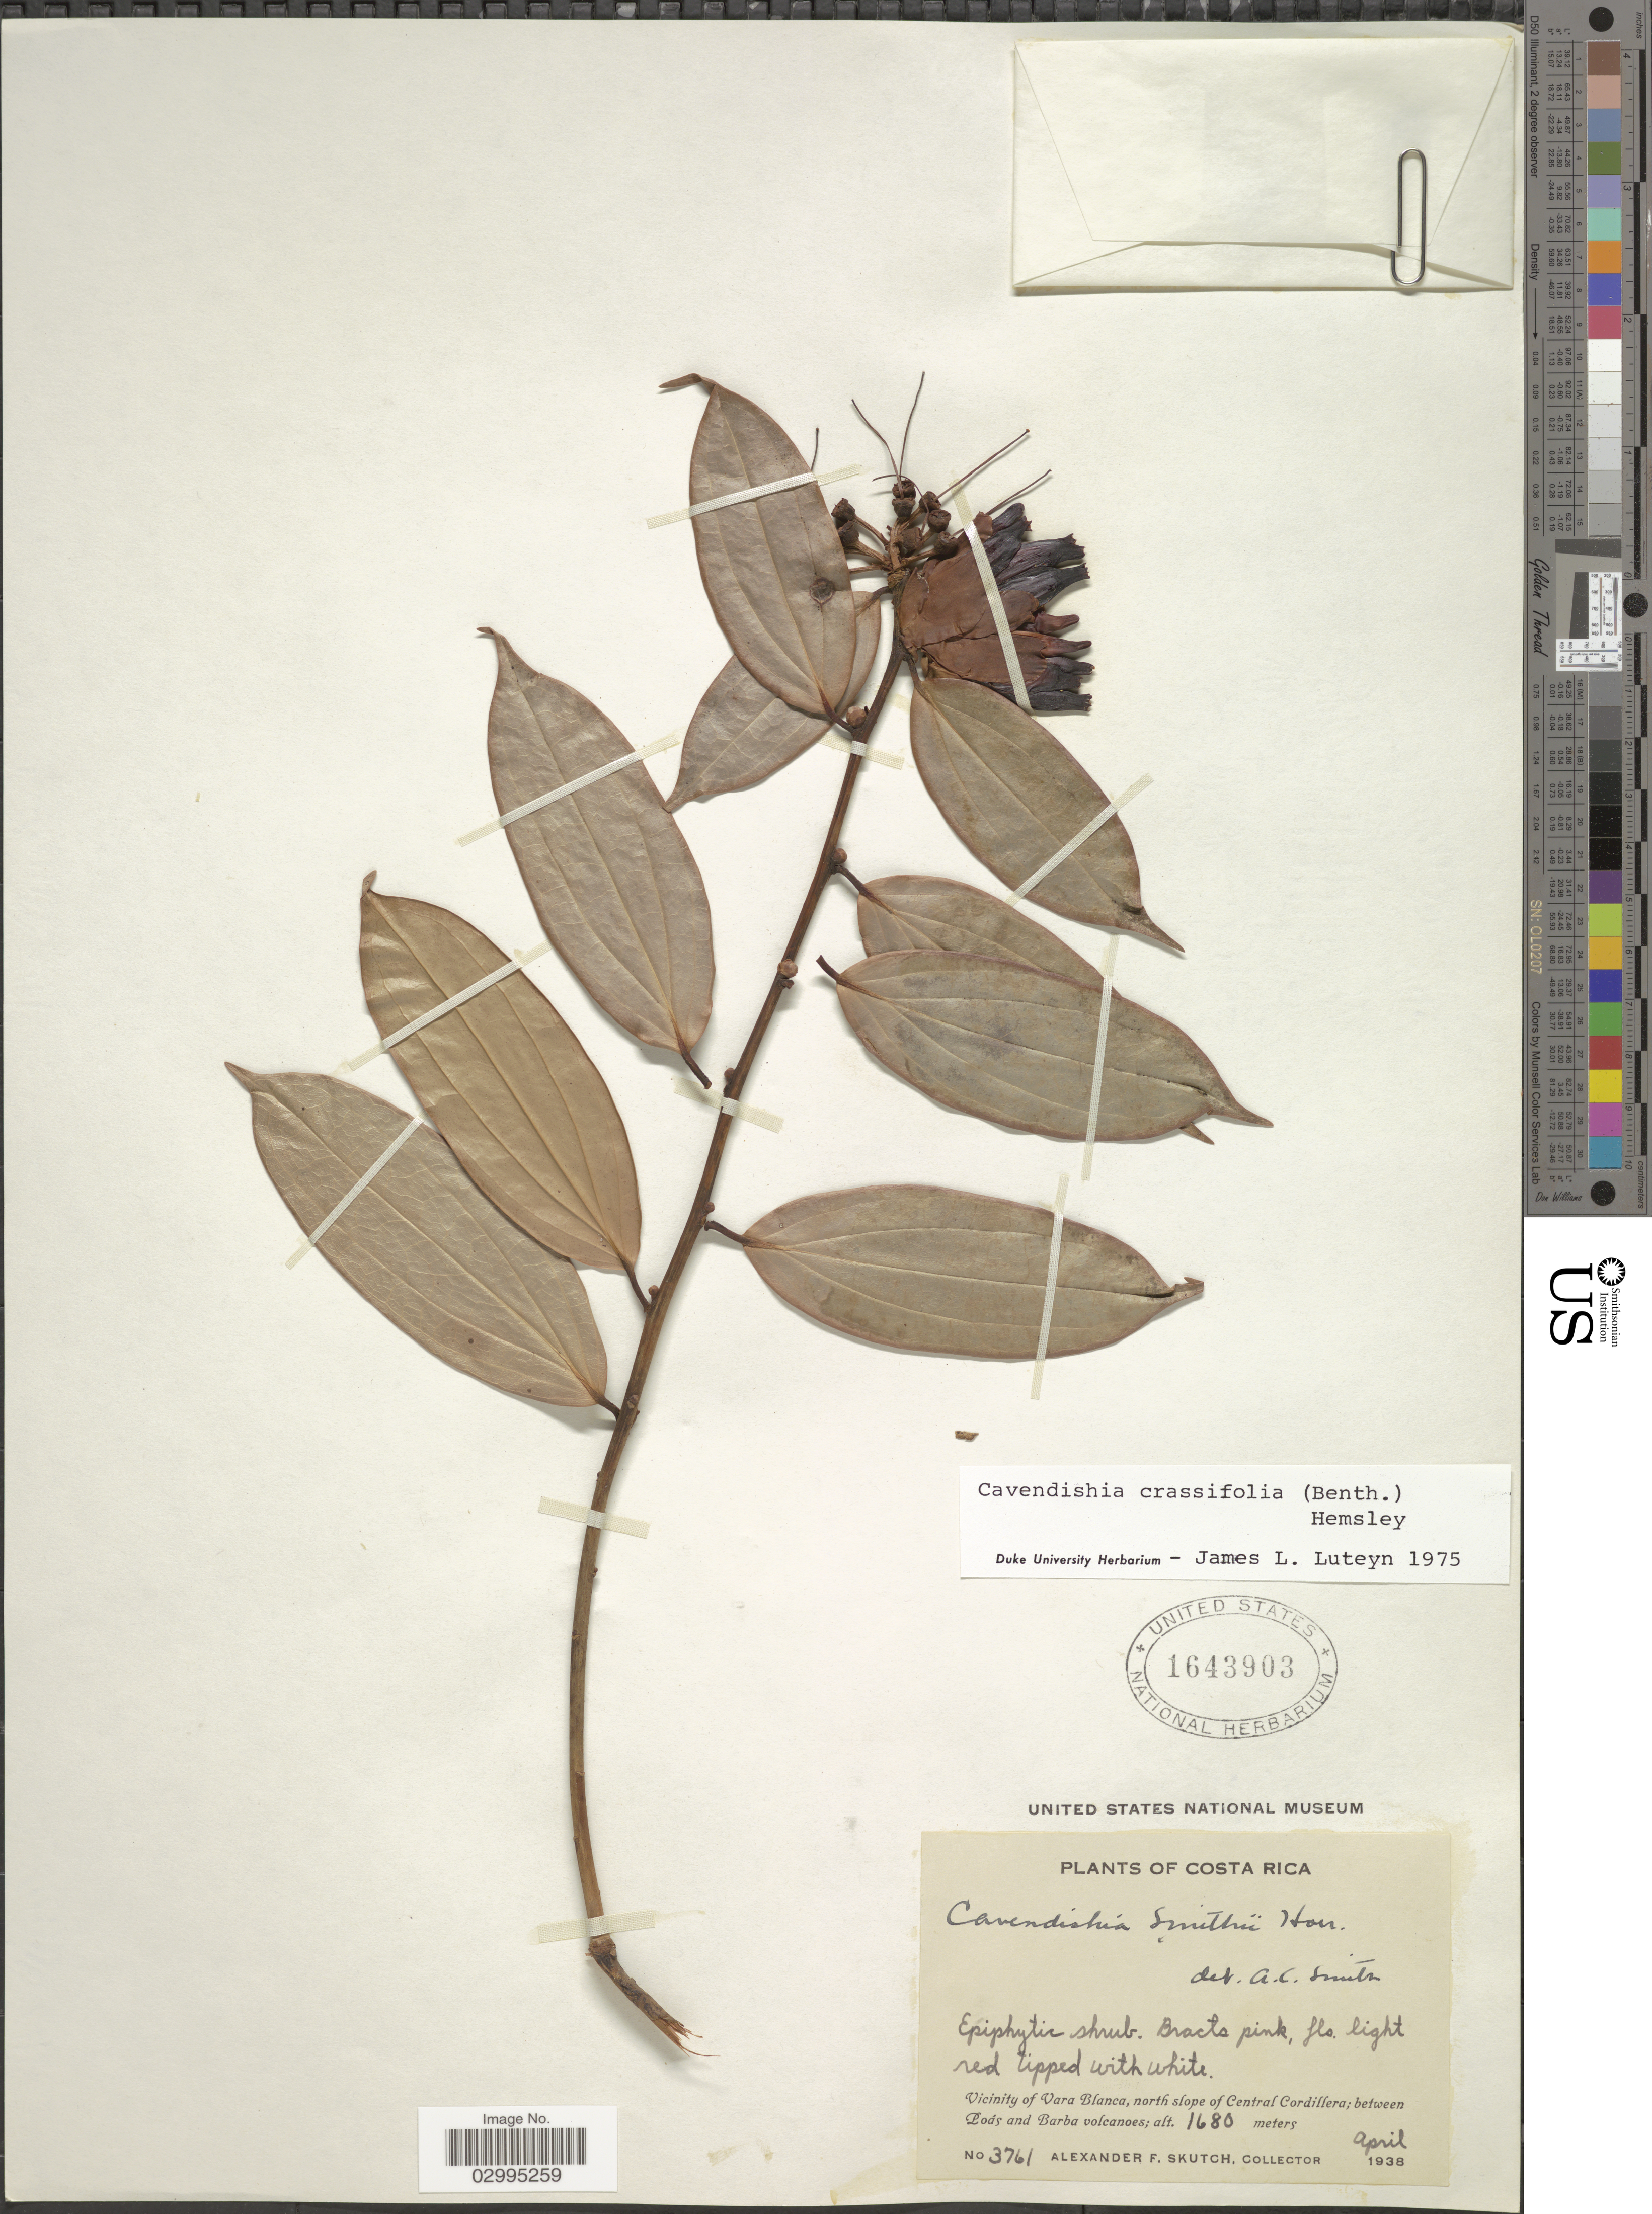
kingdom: Plantae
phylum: Tracheophyta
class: Magnoliopsida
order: Ericales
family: Ericaceae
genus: Cavendishia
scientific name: Cavendishia crassifolia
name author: (Benth.) Hemsl.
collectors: A. F. Skutch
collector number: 3761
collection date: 1938-04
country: Costa Rica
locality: Vicinity of Vara Blanca, north slope of Central Cordillera; between Poás and Barba volcanoes.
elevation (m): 1680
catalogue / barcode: US 1643903